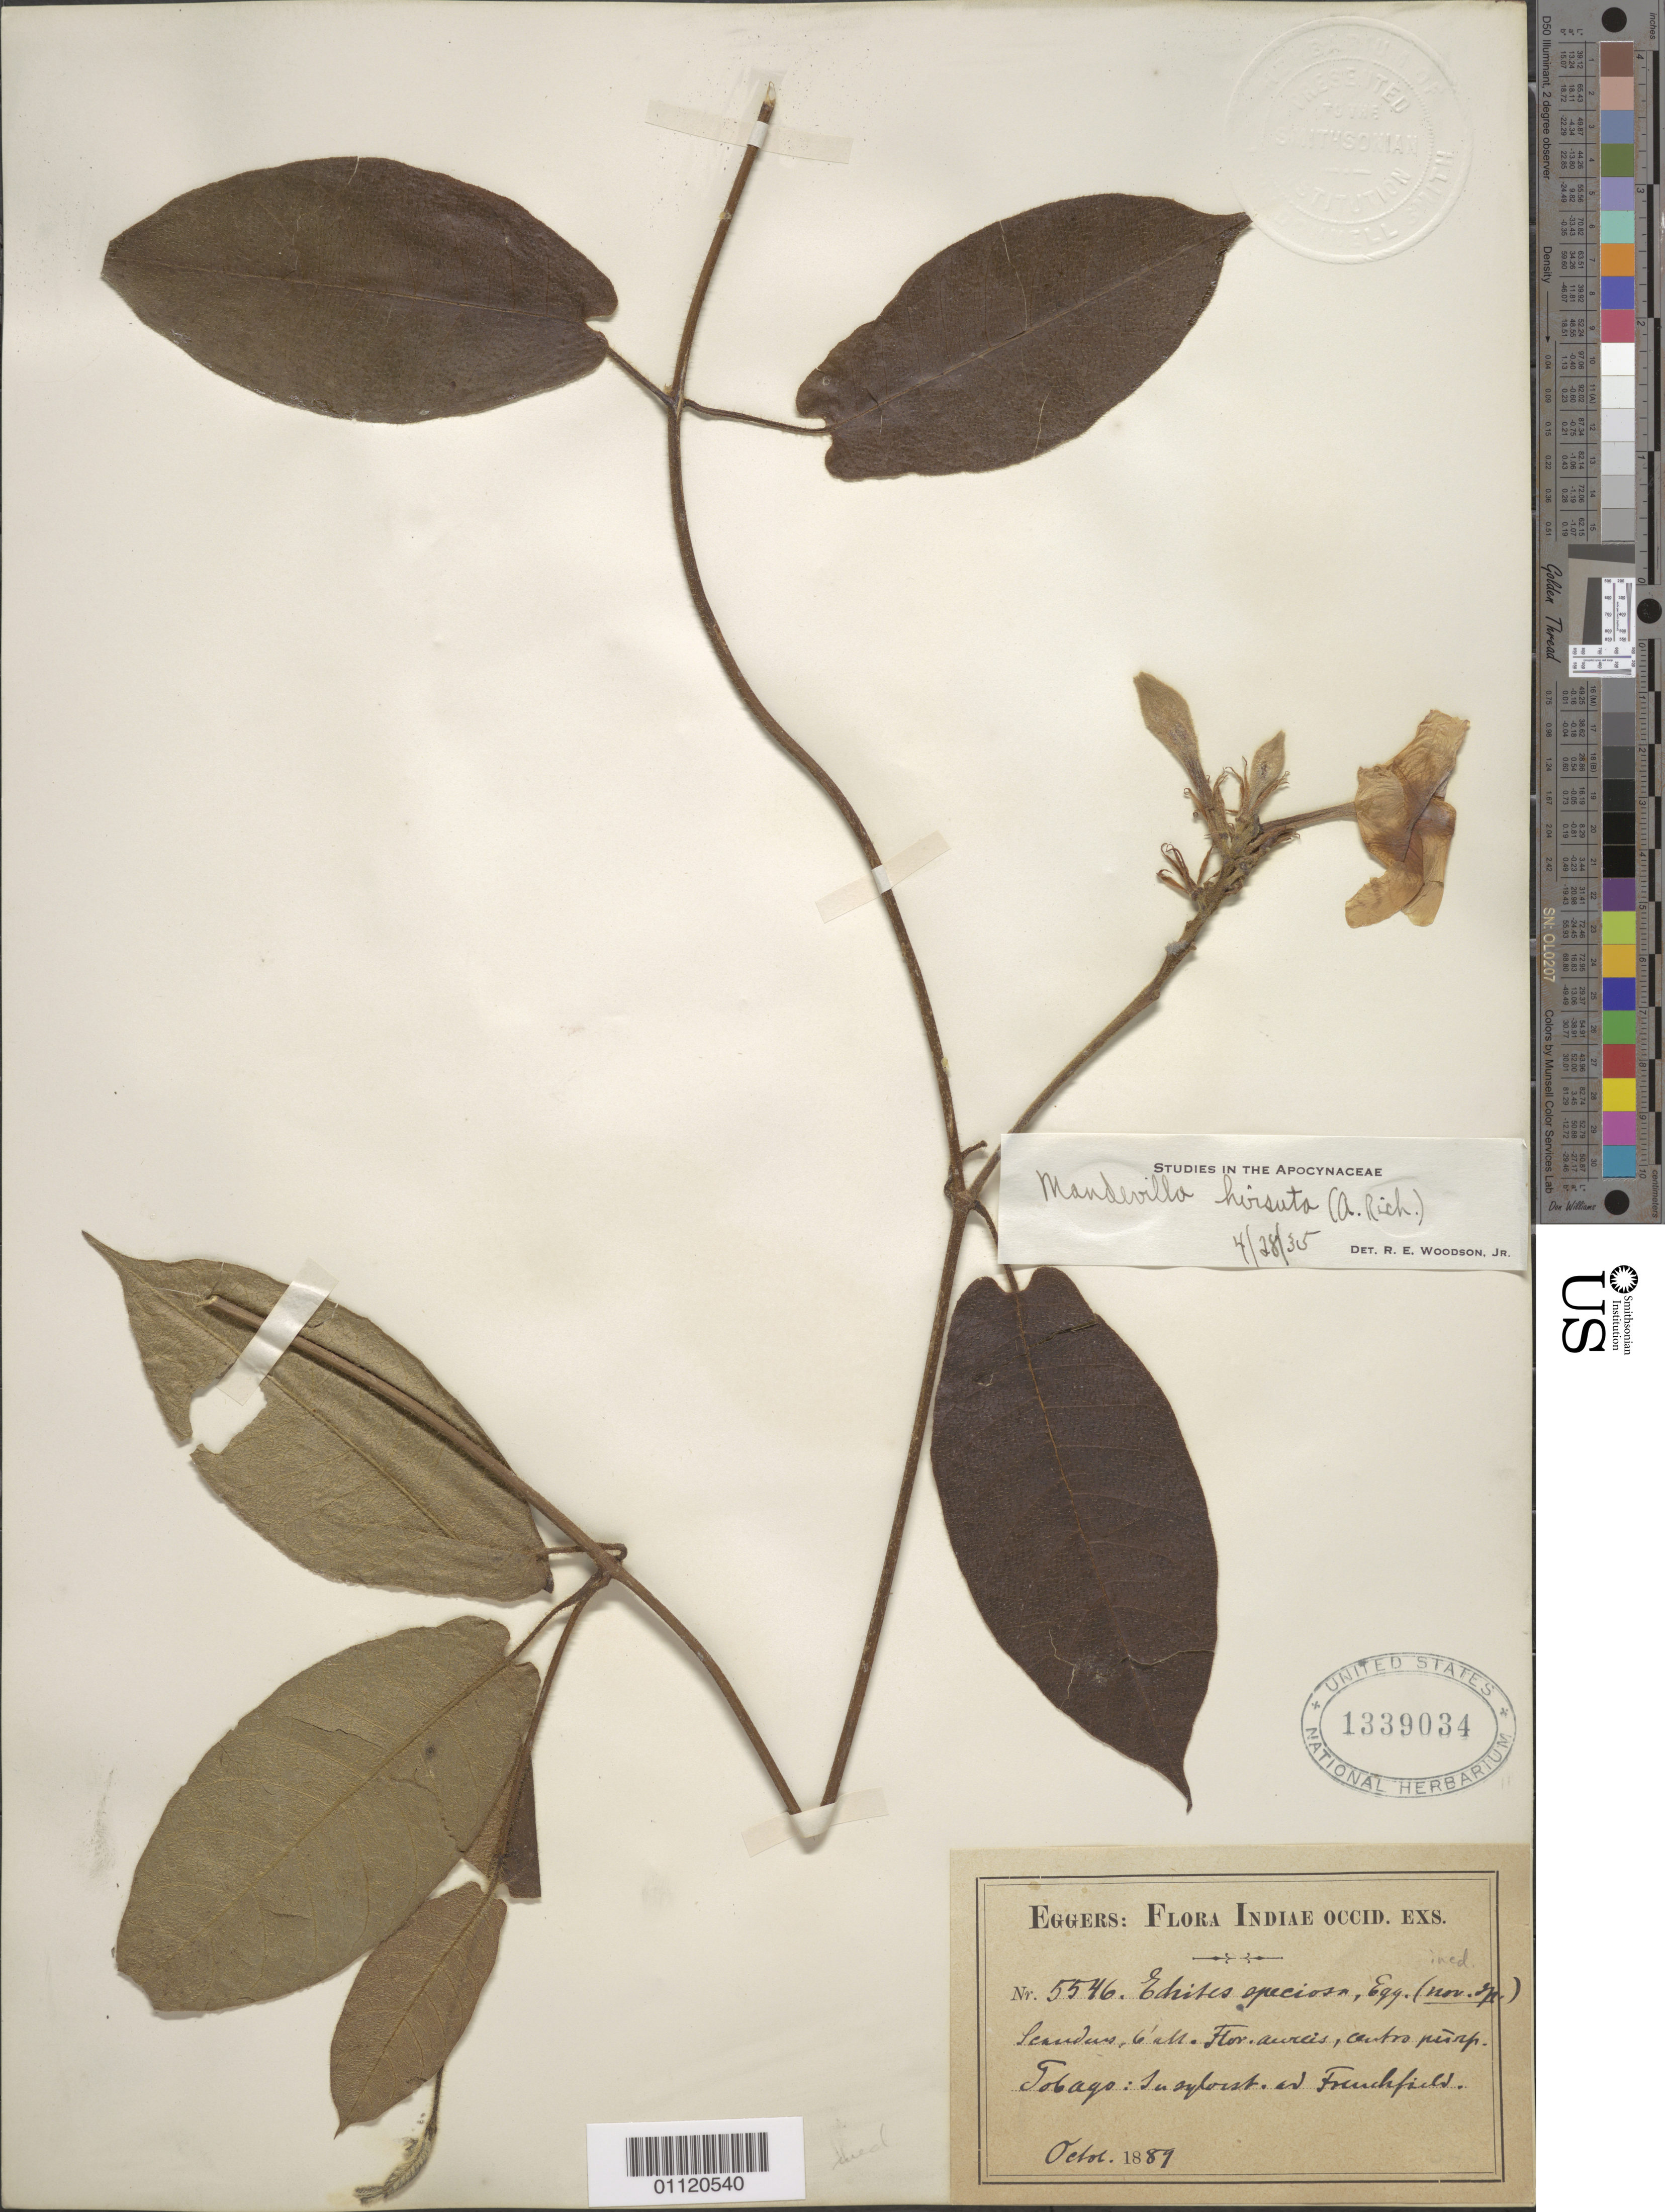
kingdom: Plantae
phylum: Tracheophyta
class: Magnoliopsida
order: Gentianales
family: Apocynaceae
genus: Mandevilla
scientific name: Mandevilla hirsuta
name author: (Rich.) K. Schum.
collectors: H. F. A. von Eggers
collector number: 5546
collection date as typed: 01 Oct 1889 to 31 Oct 1889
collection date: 1889-10-01/1889-10-31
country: Trinidad and Tobago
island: Tobago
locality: In sylvist. ad Frenchfield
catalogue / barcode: US 1339034